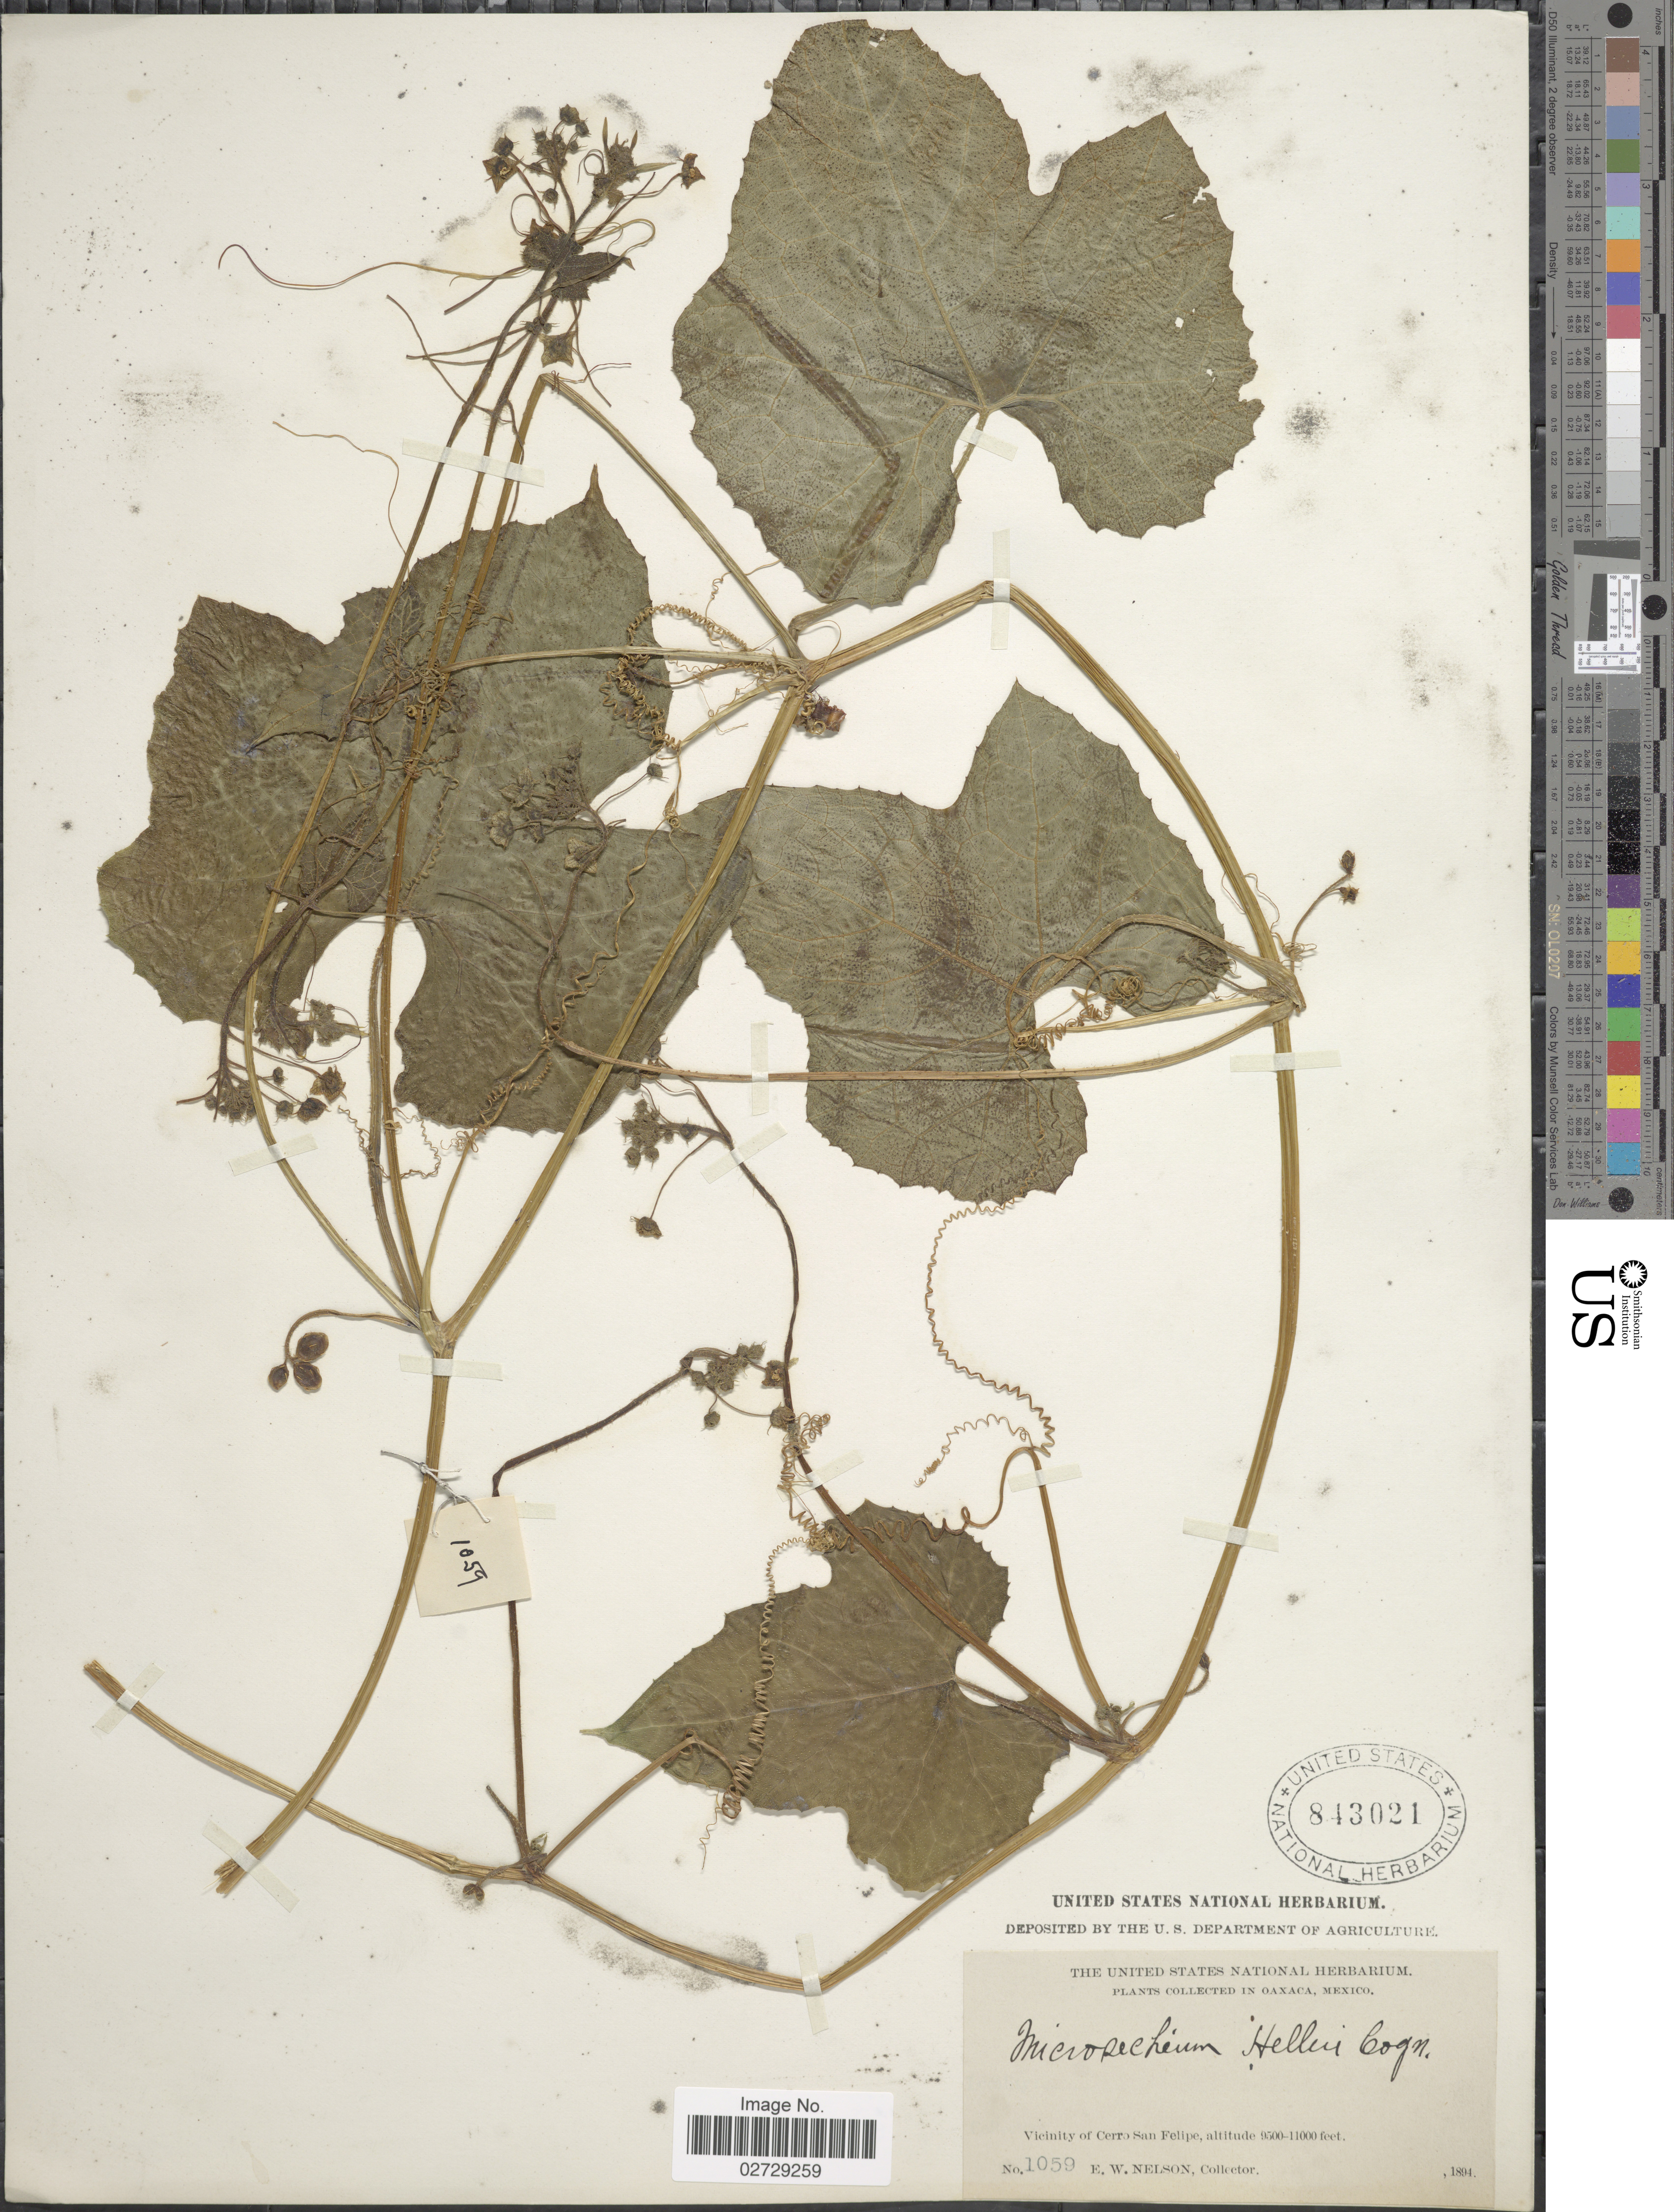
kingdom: Plantae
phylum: Tracheophyta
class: Magnoliopsida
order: Cucurbitales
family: Cucurbitaceae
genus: Microsechium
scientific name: Microsechium helleri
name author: (Peyr.) Cogn.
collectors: E. W. Nelson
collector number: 1059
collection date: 1894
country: Mexico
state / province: Oaxaca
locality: Vicinity of Cerro San Felipe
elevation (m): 2896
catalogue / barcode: US 843021